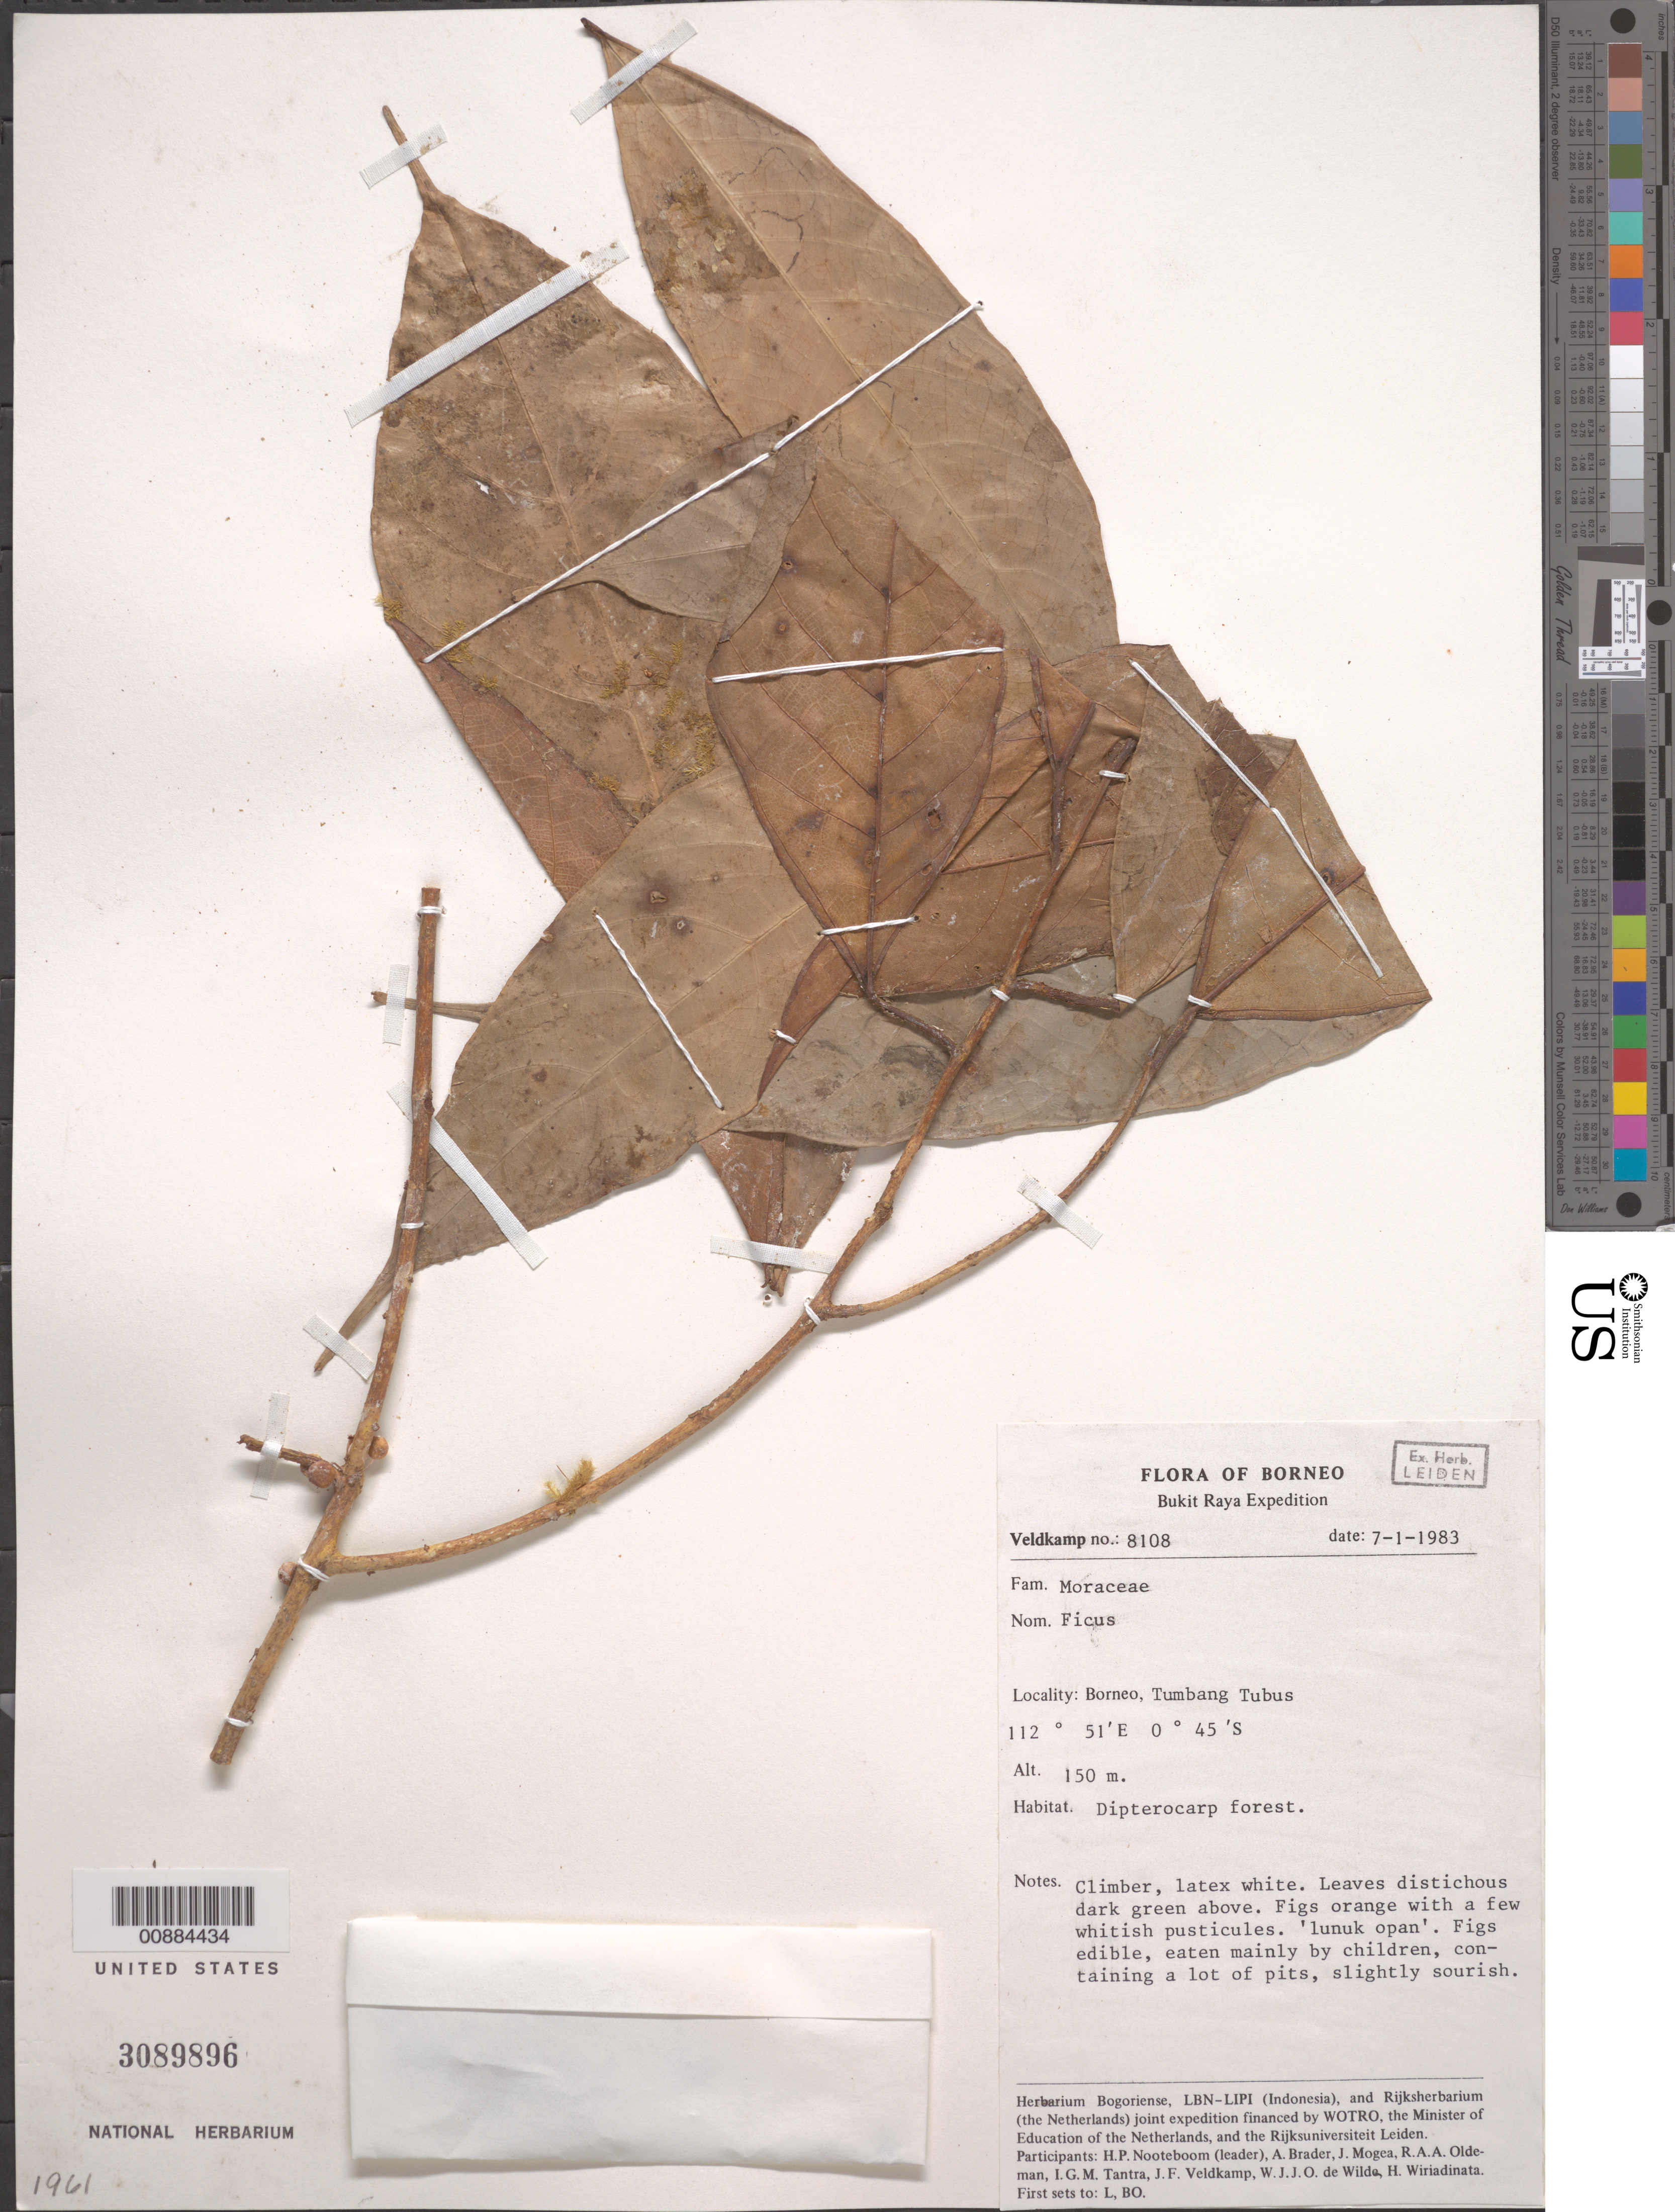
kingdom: Plantae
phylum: Tracheophyta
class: Magnoliopsida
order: Rosales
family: Moraceae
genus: Ficus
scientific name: Ficus sp.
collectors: J. F. Veldkamp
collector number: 8108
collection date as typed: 07 Jan 1983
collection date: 1983-01-07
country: Indonesia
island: Borneo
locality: Tumbang Tubus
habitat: Dipterocarp forest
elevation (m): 150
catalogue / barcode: US 3089896